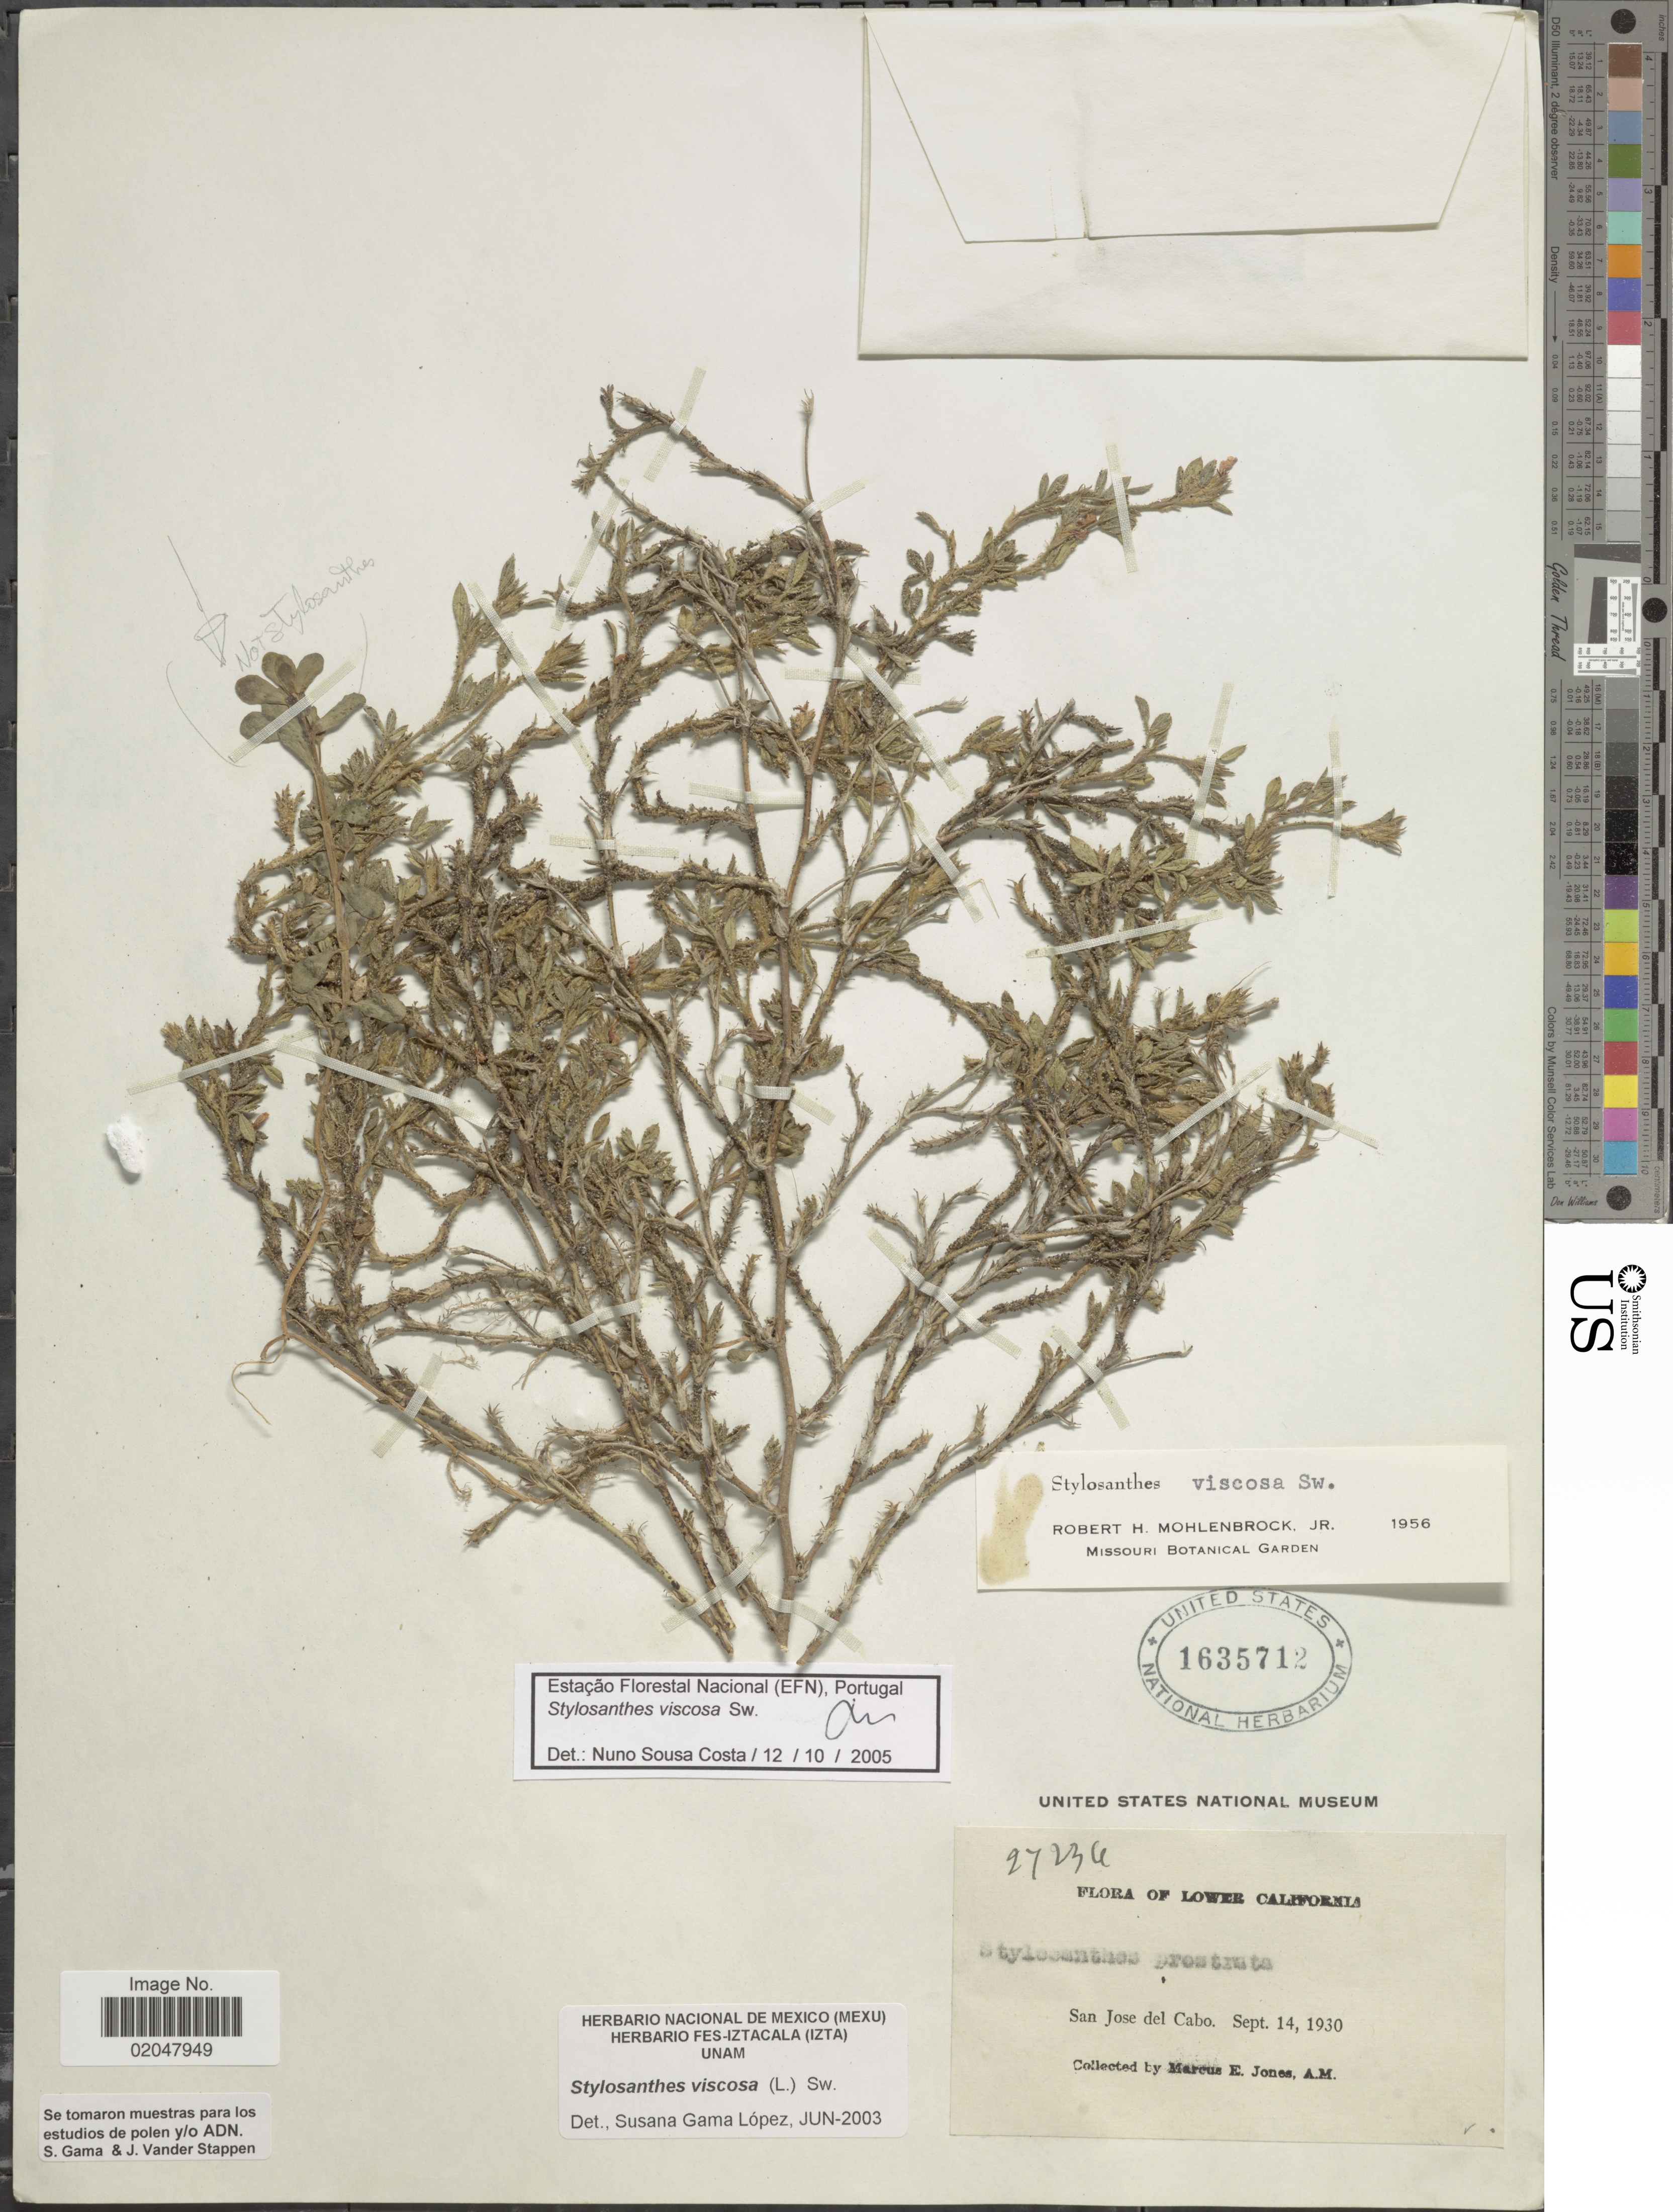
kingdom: Plantae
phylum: Tracheophyta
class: Magnoliopsida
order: Fabales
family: Fabaceae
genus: Stylosanthes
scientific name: Stylosanthes viscosa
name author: Sw.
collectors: M. E. Jones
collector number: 27234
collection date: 1930-09-14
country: Mexico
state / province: Baja California Sur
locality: Lower California, San Jose del Cabo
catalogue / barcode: US 1635712